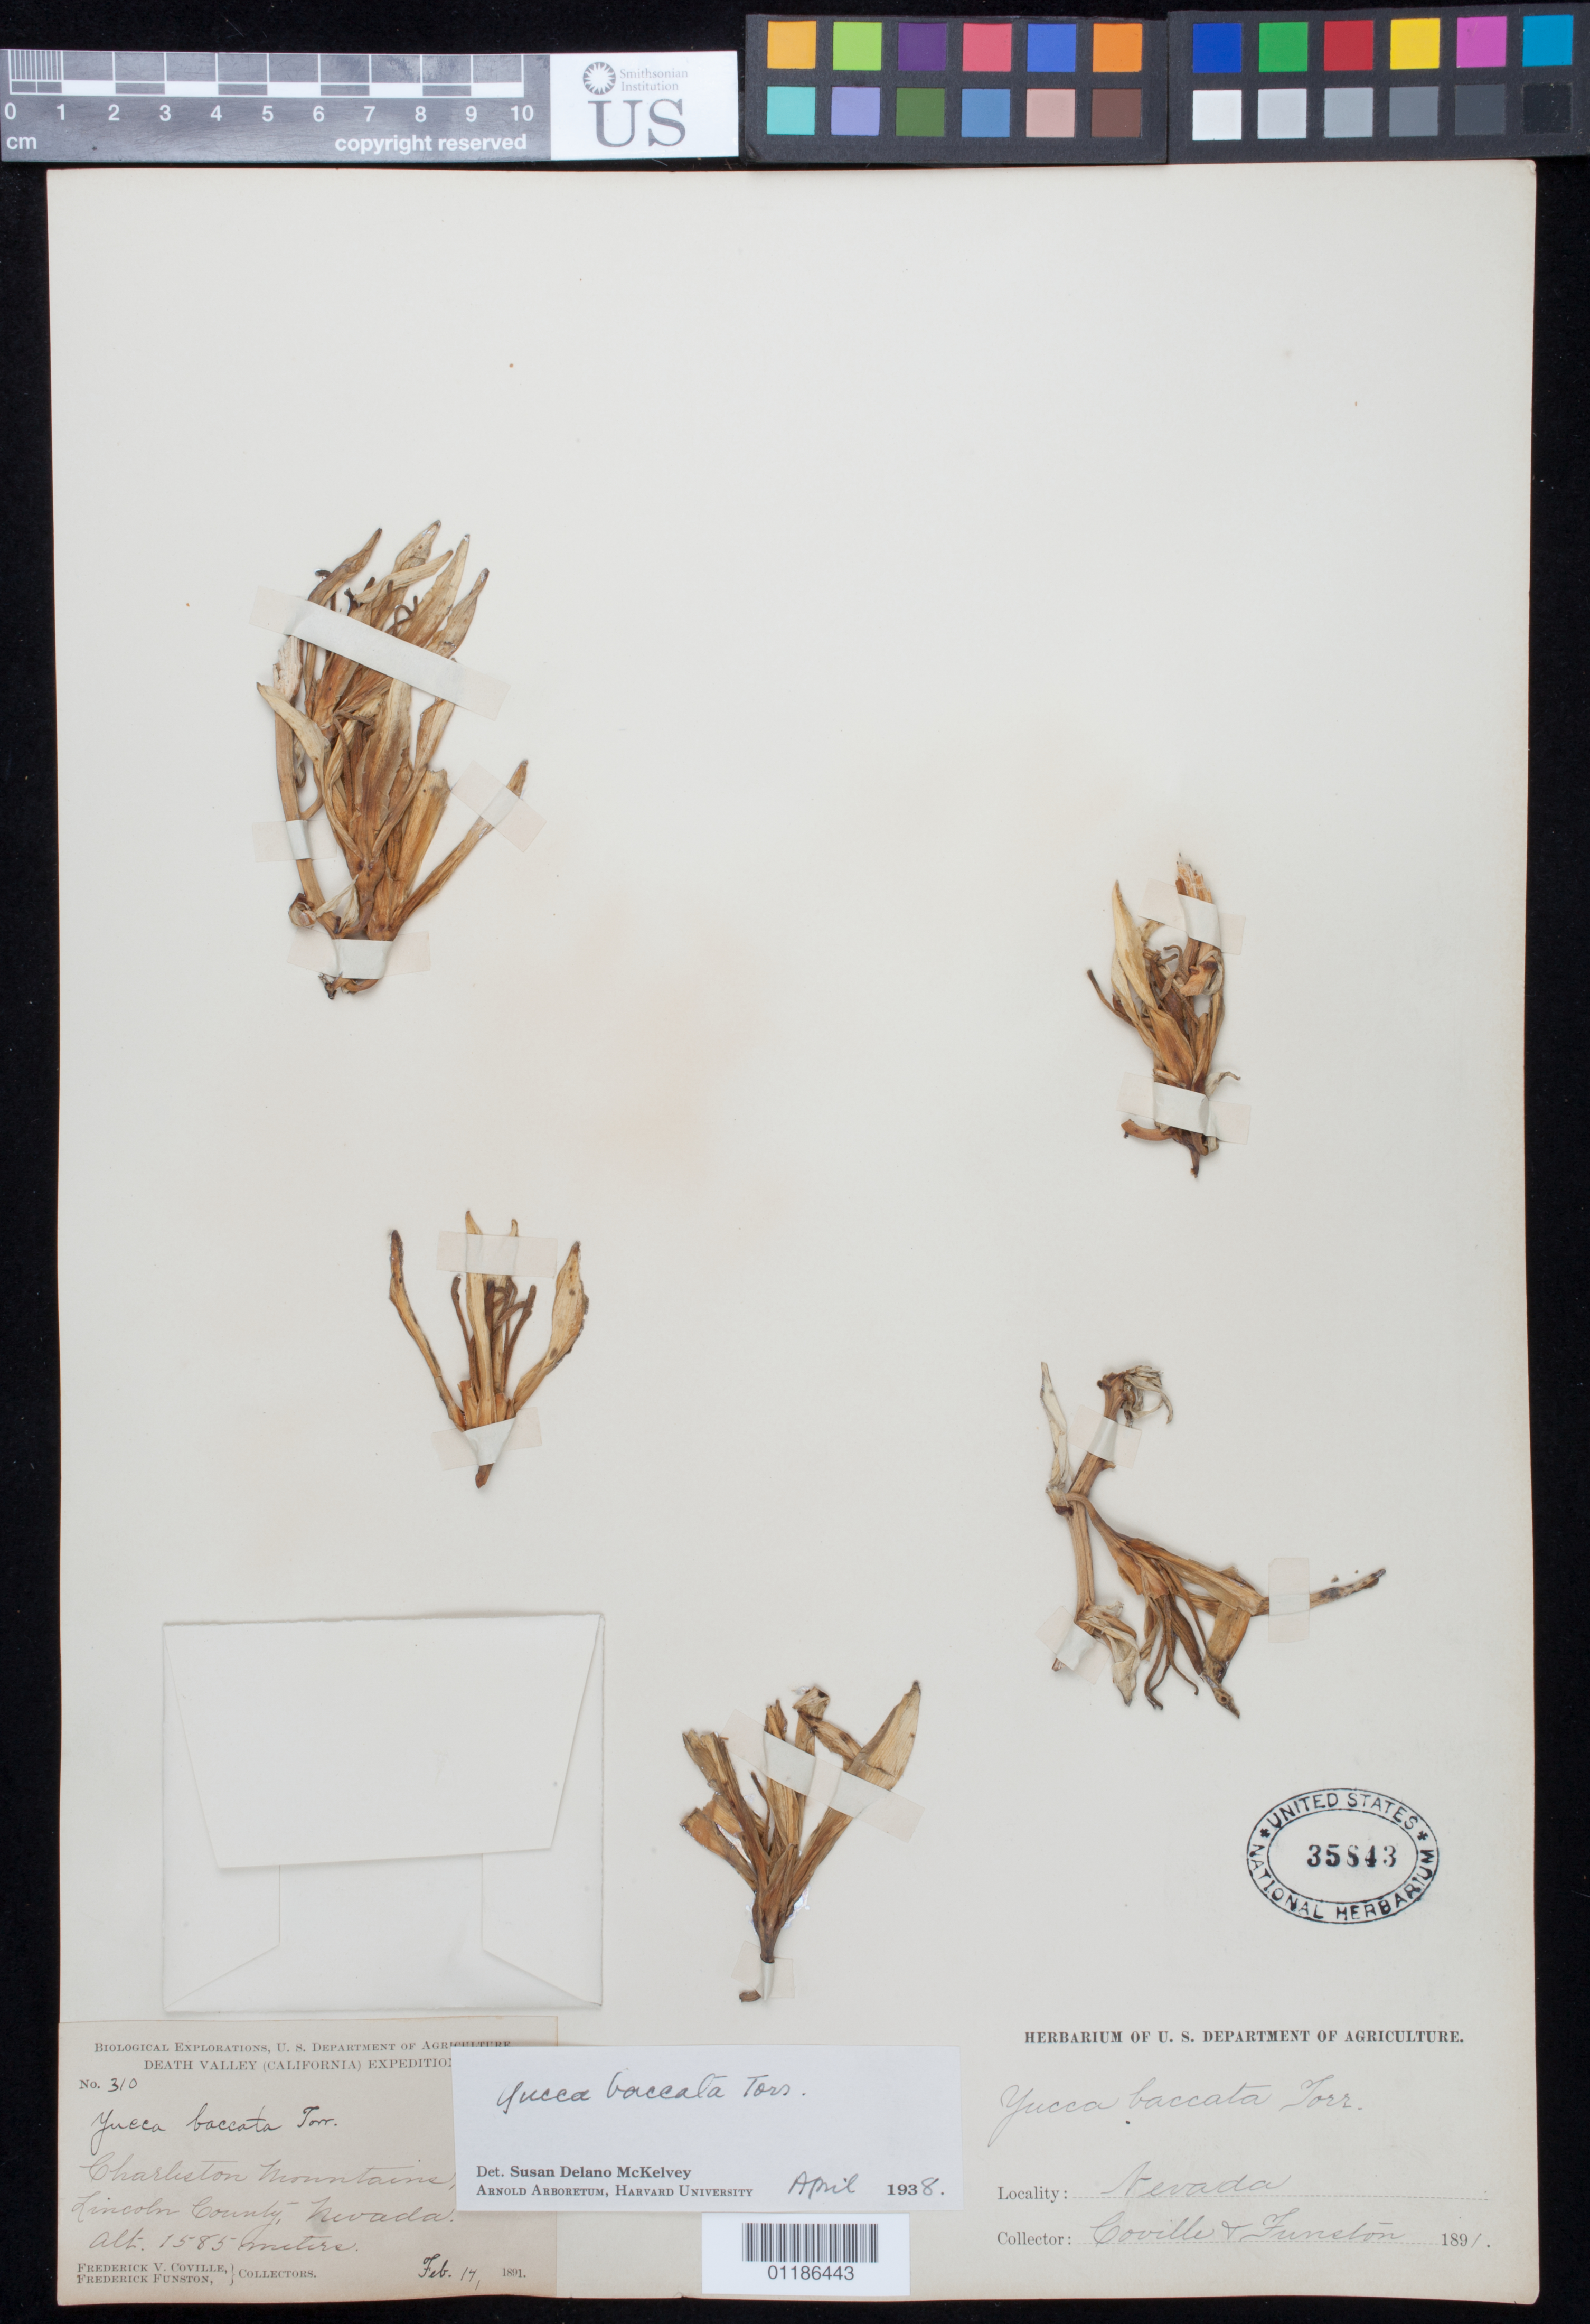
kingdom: Plantae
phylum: Tracheophyta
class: Liliopsida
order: Asparagales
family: Asparagaceae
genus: Yucca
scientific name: Yucca baccata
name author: Torr.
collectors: F. V. Coville & F. Funston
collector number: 310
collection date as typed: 14 Feb 1891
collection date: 1891-02-14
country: United States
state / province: Nevada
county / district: Lincoln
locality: Charleston mts.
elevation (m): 1585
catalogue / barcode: US 35843